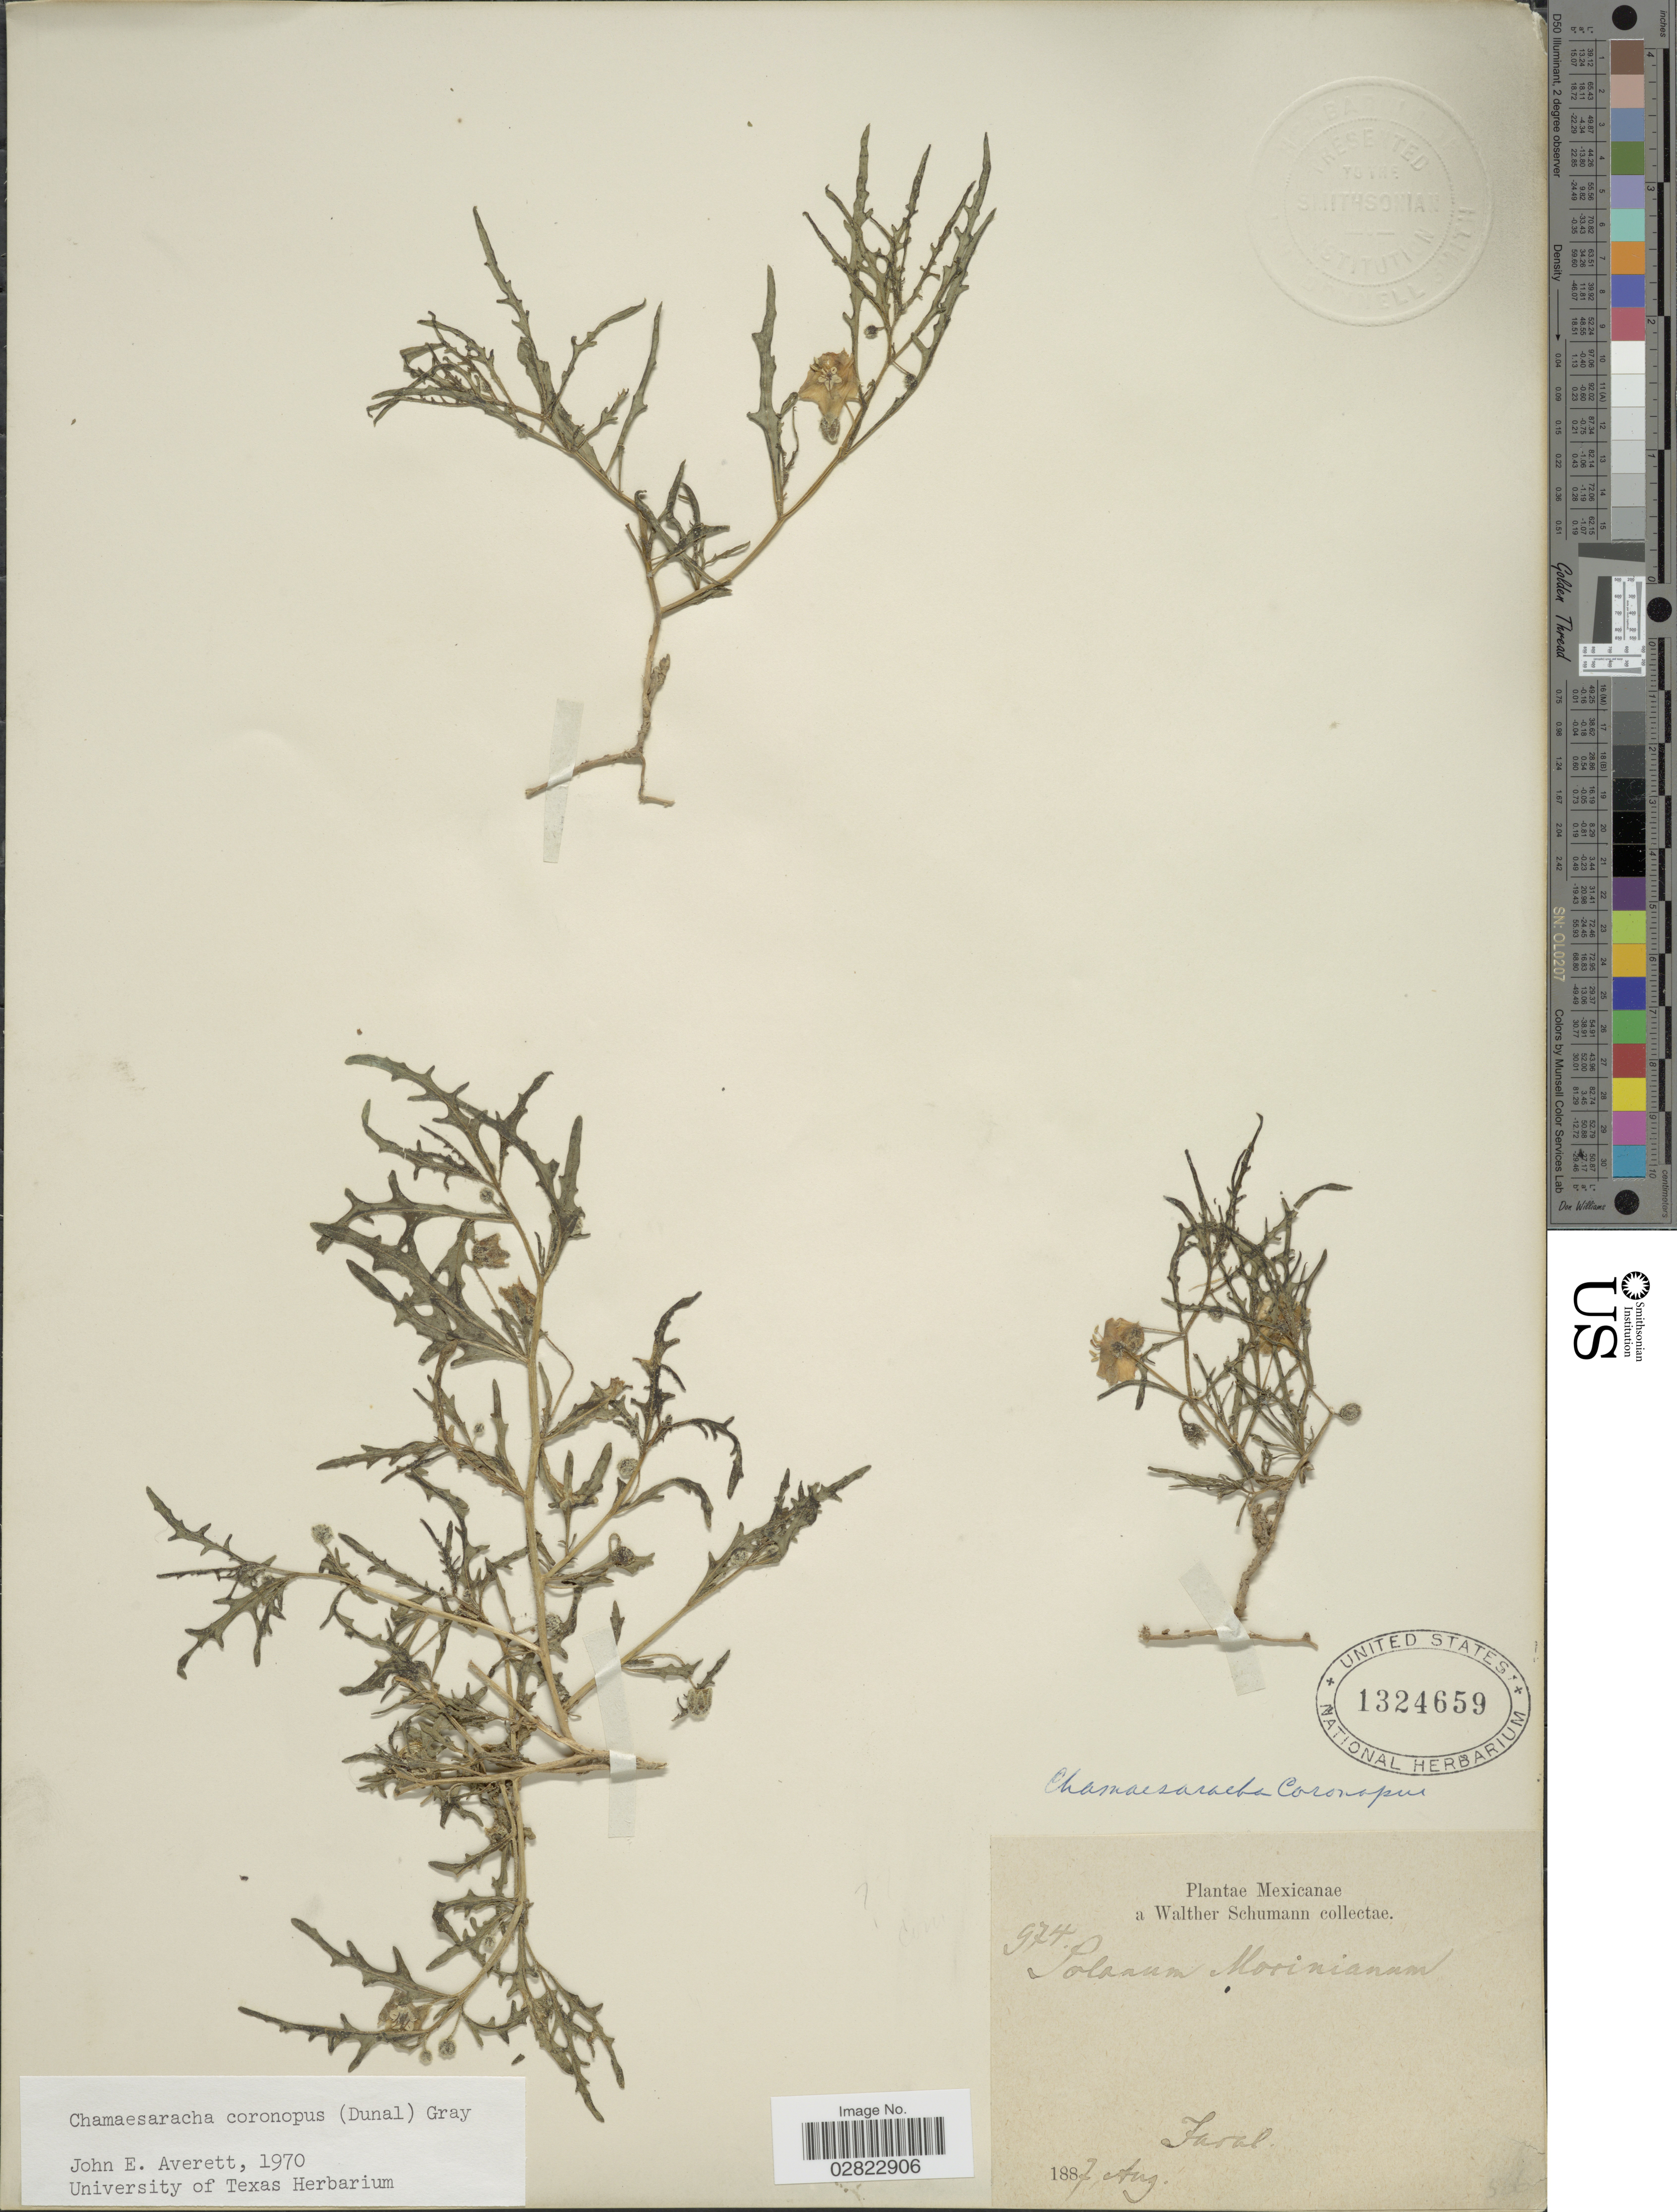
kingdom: Plantae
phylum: Tracheophyta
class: Magnoliopsida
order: Solanales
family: Solanaceae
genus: Chamaesaracha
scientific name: Chamaesaracha coronopus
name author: (Dunal) A. Gray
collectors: W. Schumann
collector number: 974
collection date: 1887-08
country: Mexico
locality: Faral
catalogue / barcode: US 1324659